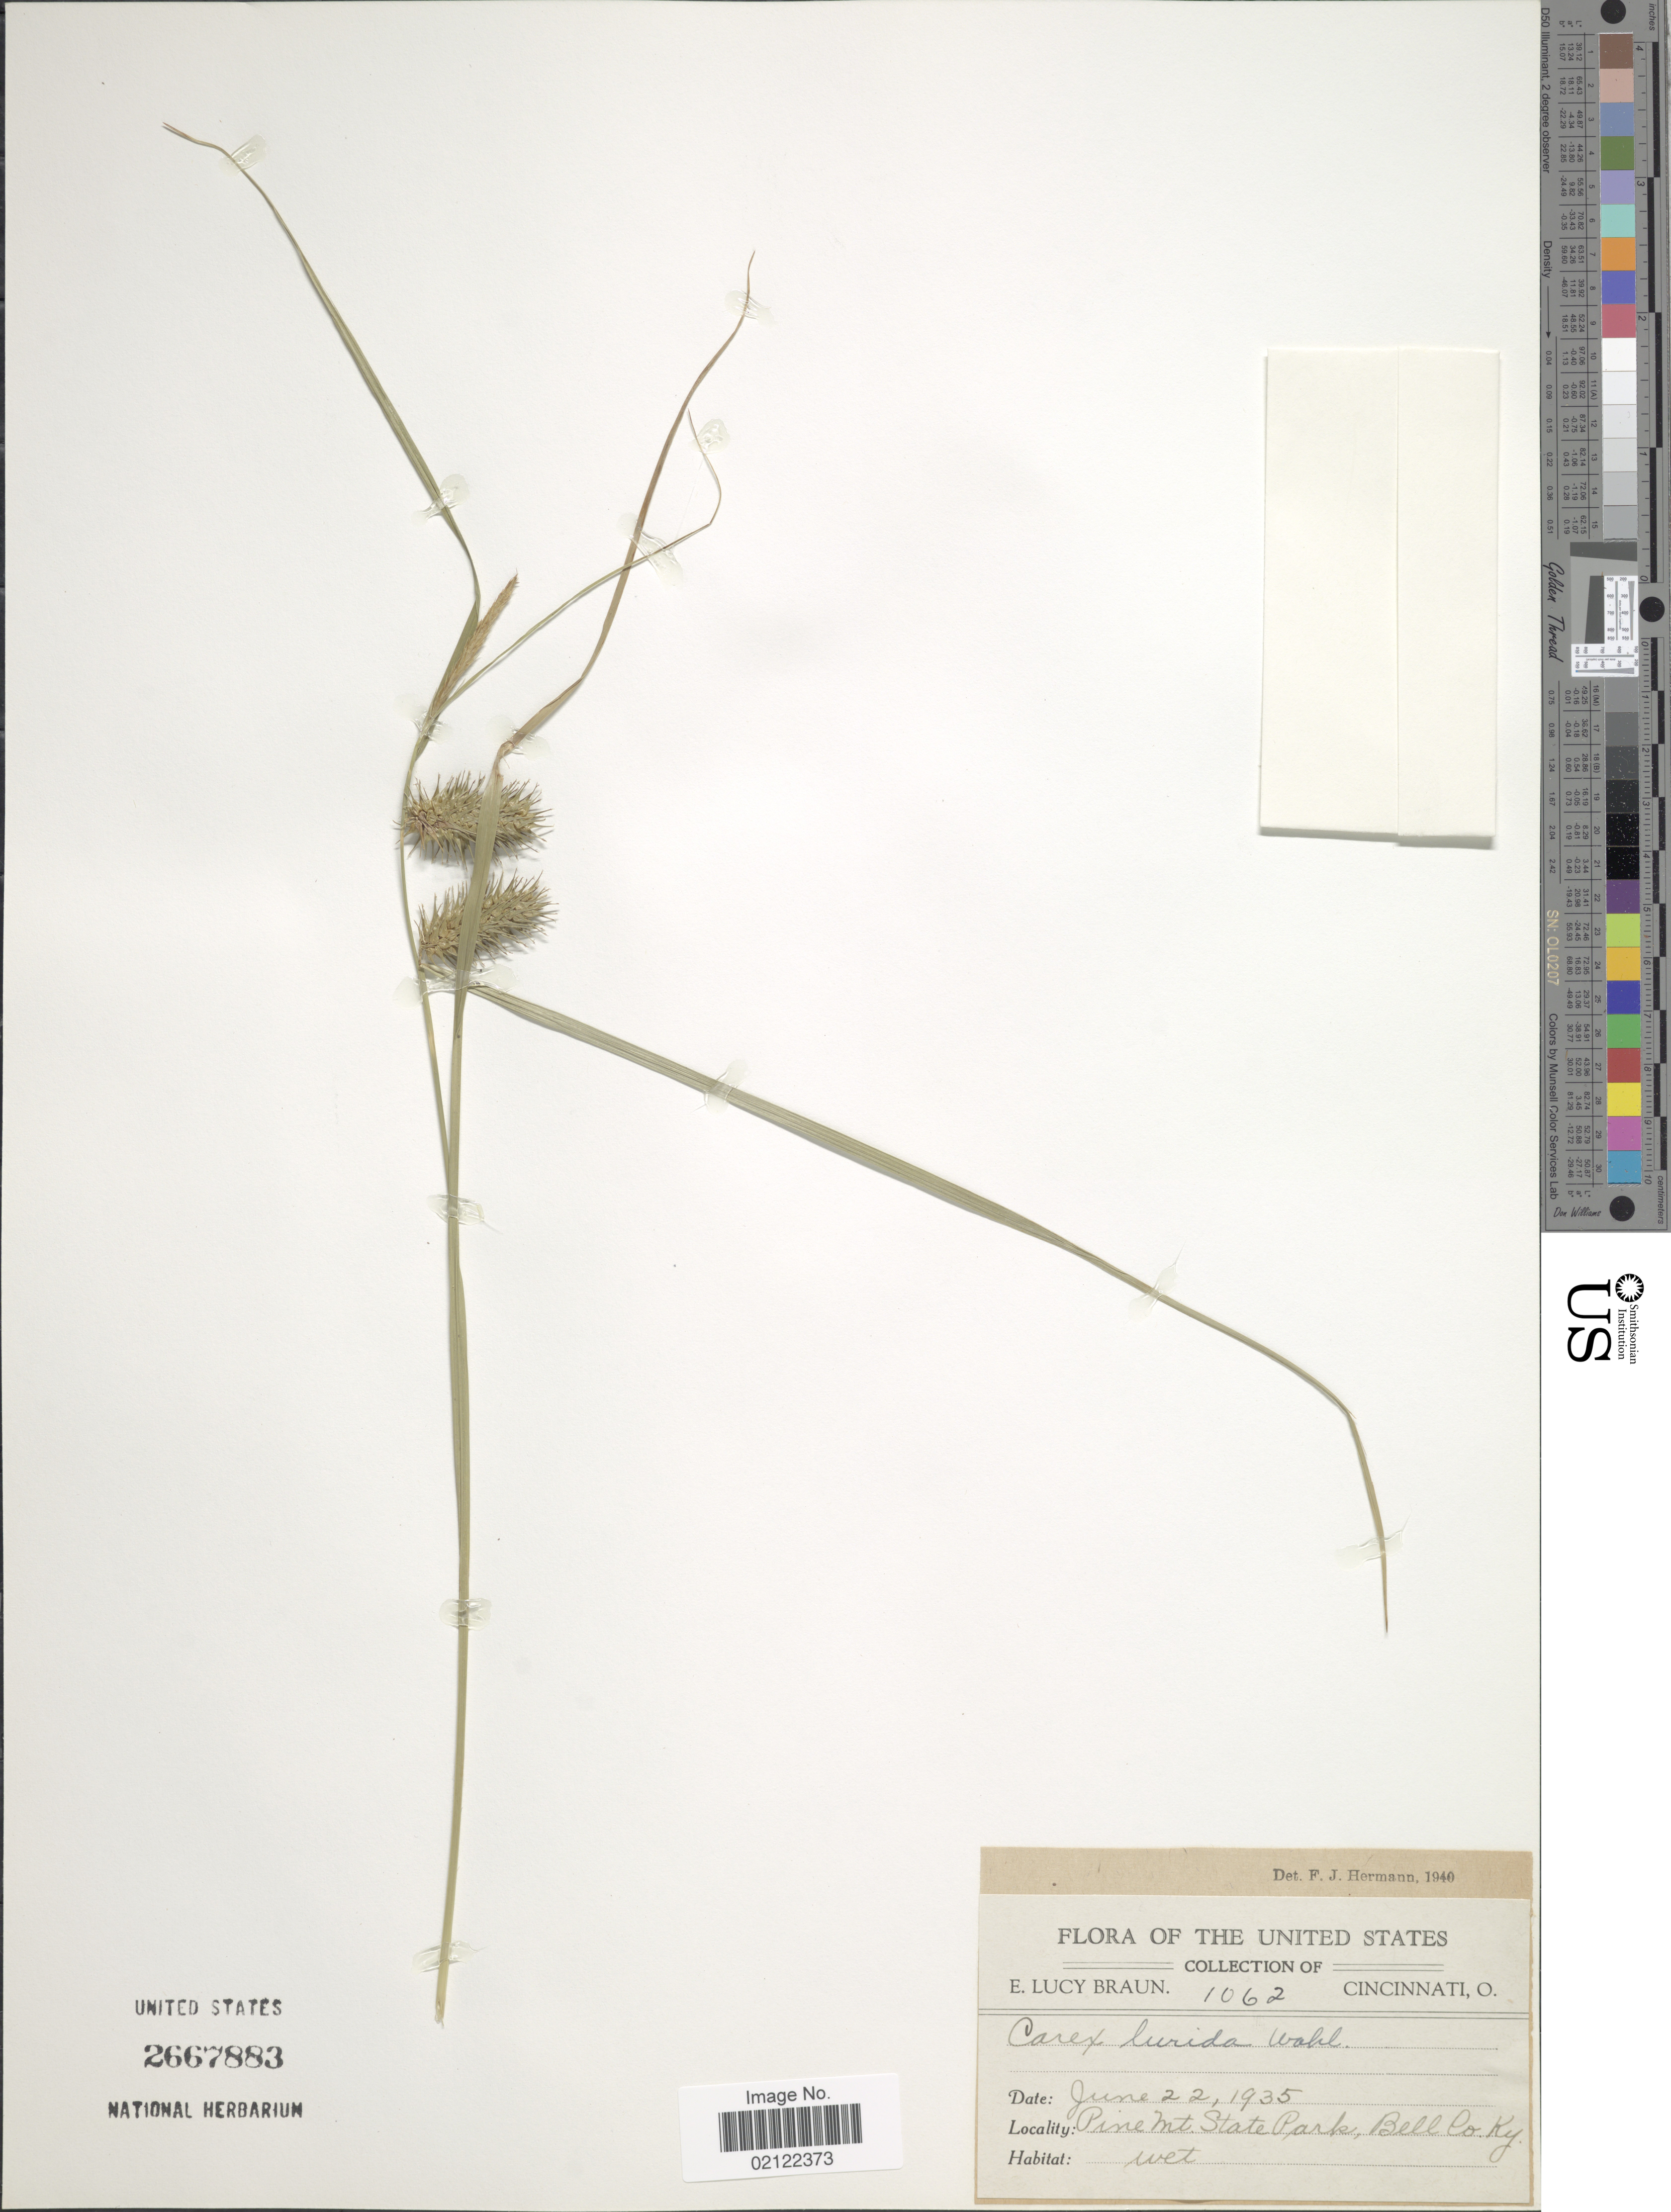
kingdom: Plantae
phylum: Tracheophyta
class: Liliopsida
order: Poales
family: Cyperaceae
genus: Carex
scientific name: Carex lurida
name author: Wahlenb.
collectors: E. L. Braun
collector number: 1062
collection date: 1935-06-22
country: United States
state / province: Kentucky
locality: Pine Mt. State Park, Bell Co. Ky.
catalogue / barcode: US 2667883